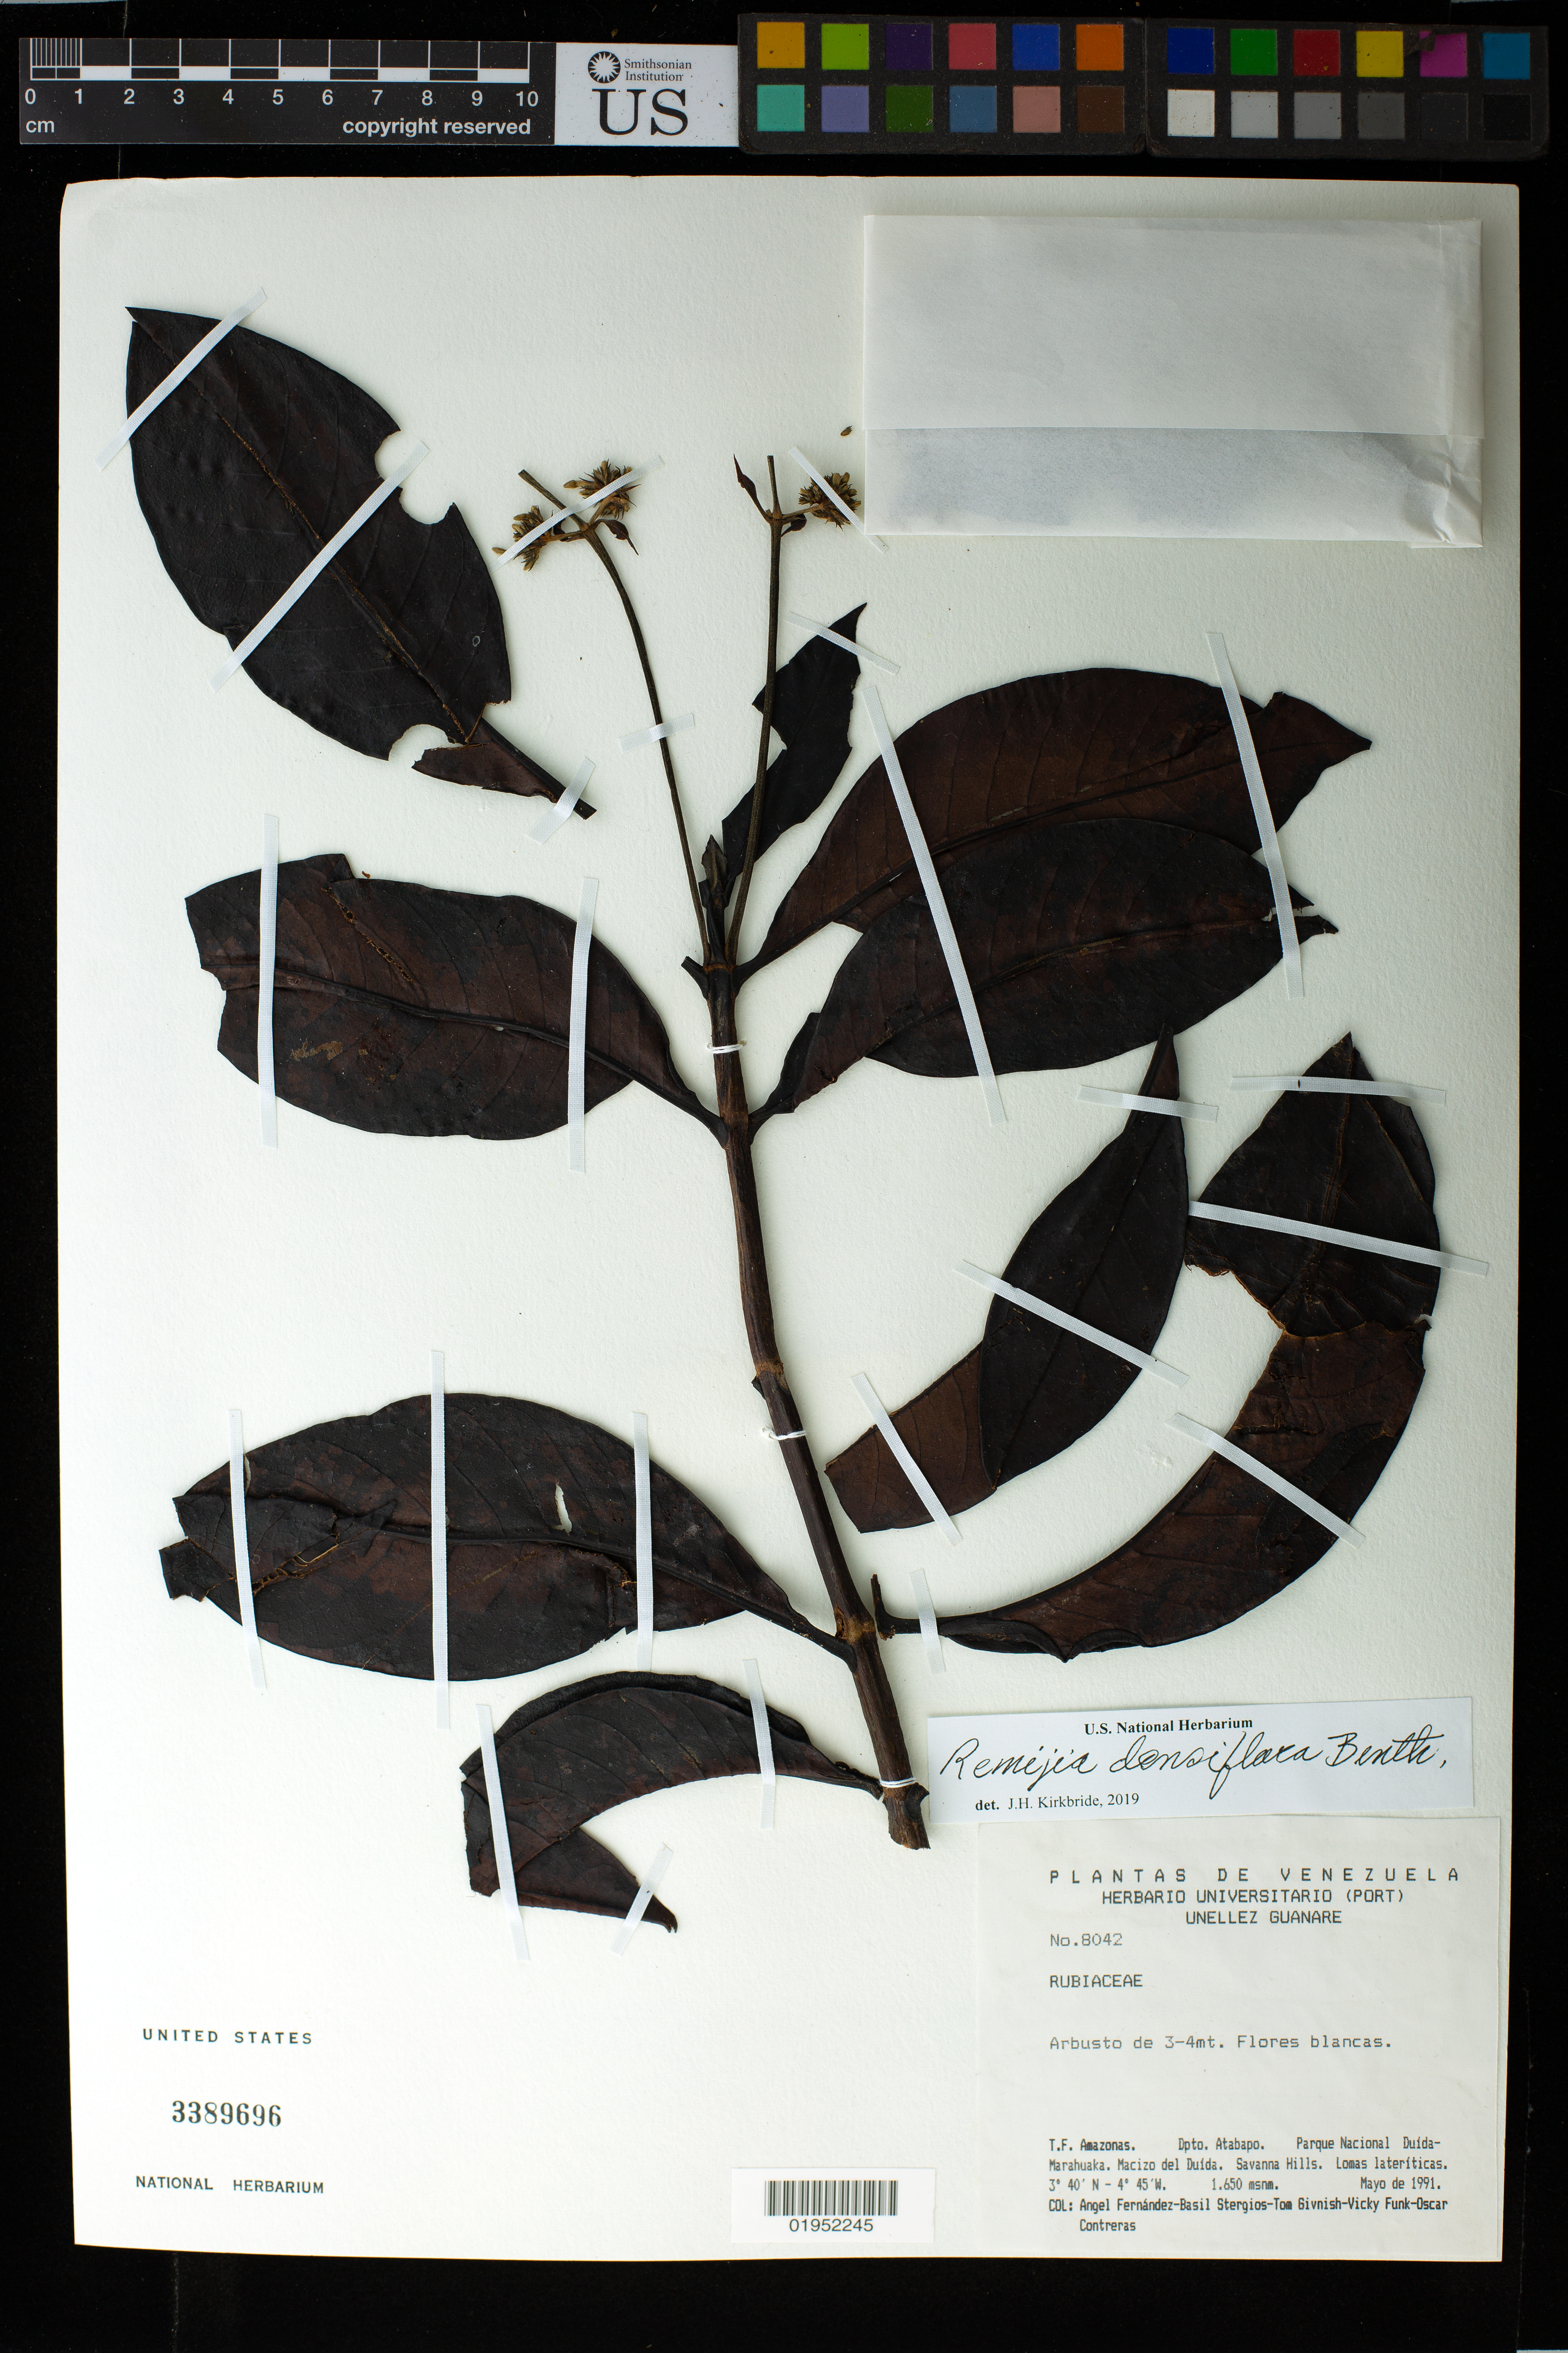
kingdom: Plantae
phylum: Tracheophyta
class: Magnoliopsida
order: Gentianales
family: Rubiaceae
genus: Remijia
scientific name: Remijia densiflora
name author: Benth.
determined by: Kirkbride, J. H.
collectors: A. Fernández, B. G. Stergios, T. J. Givnish, V. Funk & O. Contreras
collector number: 8042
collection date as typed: Apr 1991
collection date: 1991-04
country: Venezuela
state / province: Amazonas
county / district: Atabapo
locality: Parque National Duida-Marahuaka, Macizo del Duida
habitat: Lomas lateriticas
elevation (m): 1650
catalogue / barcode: US 3389696